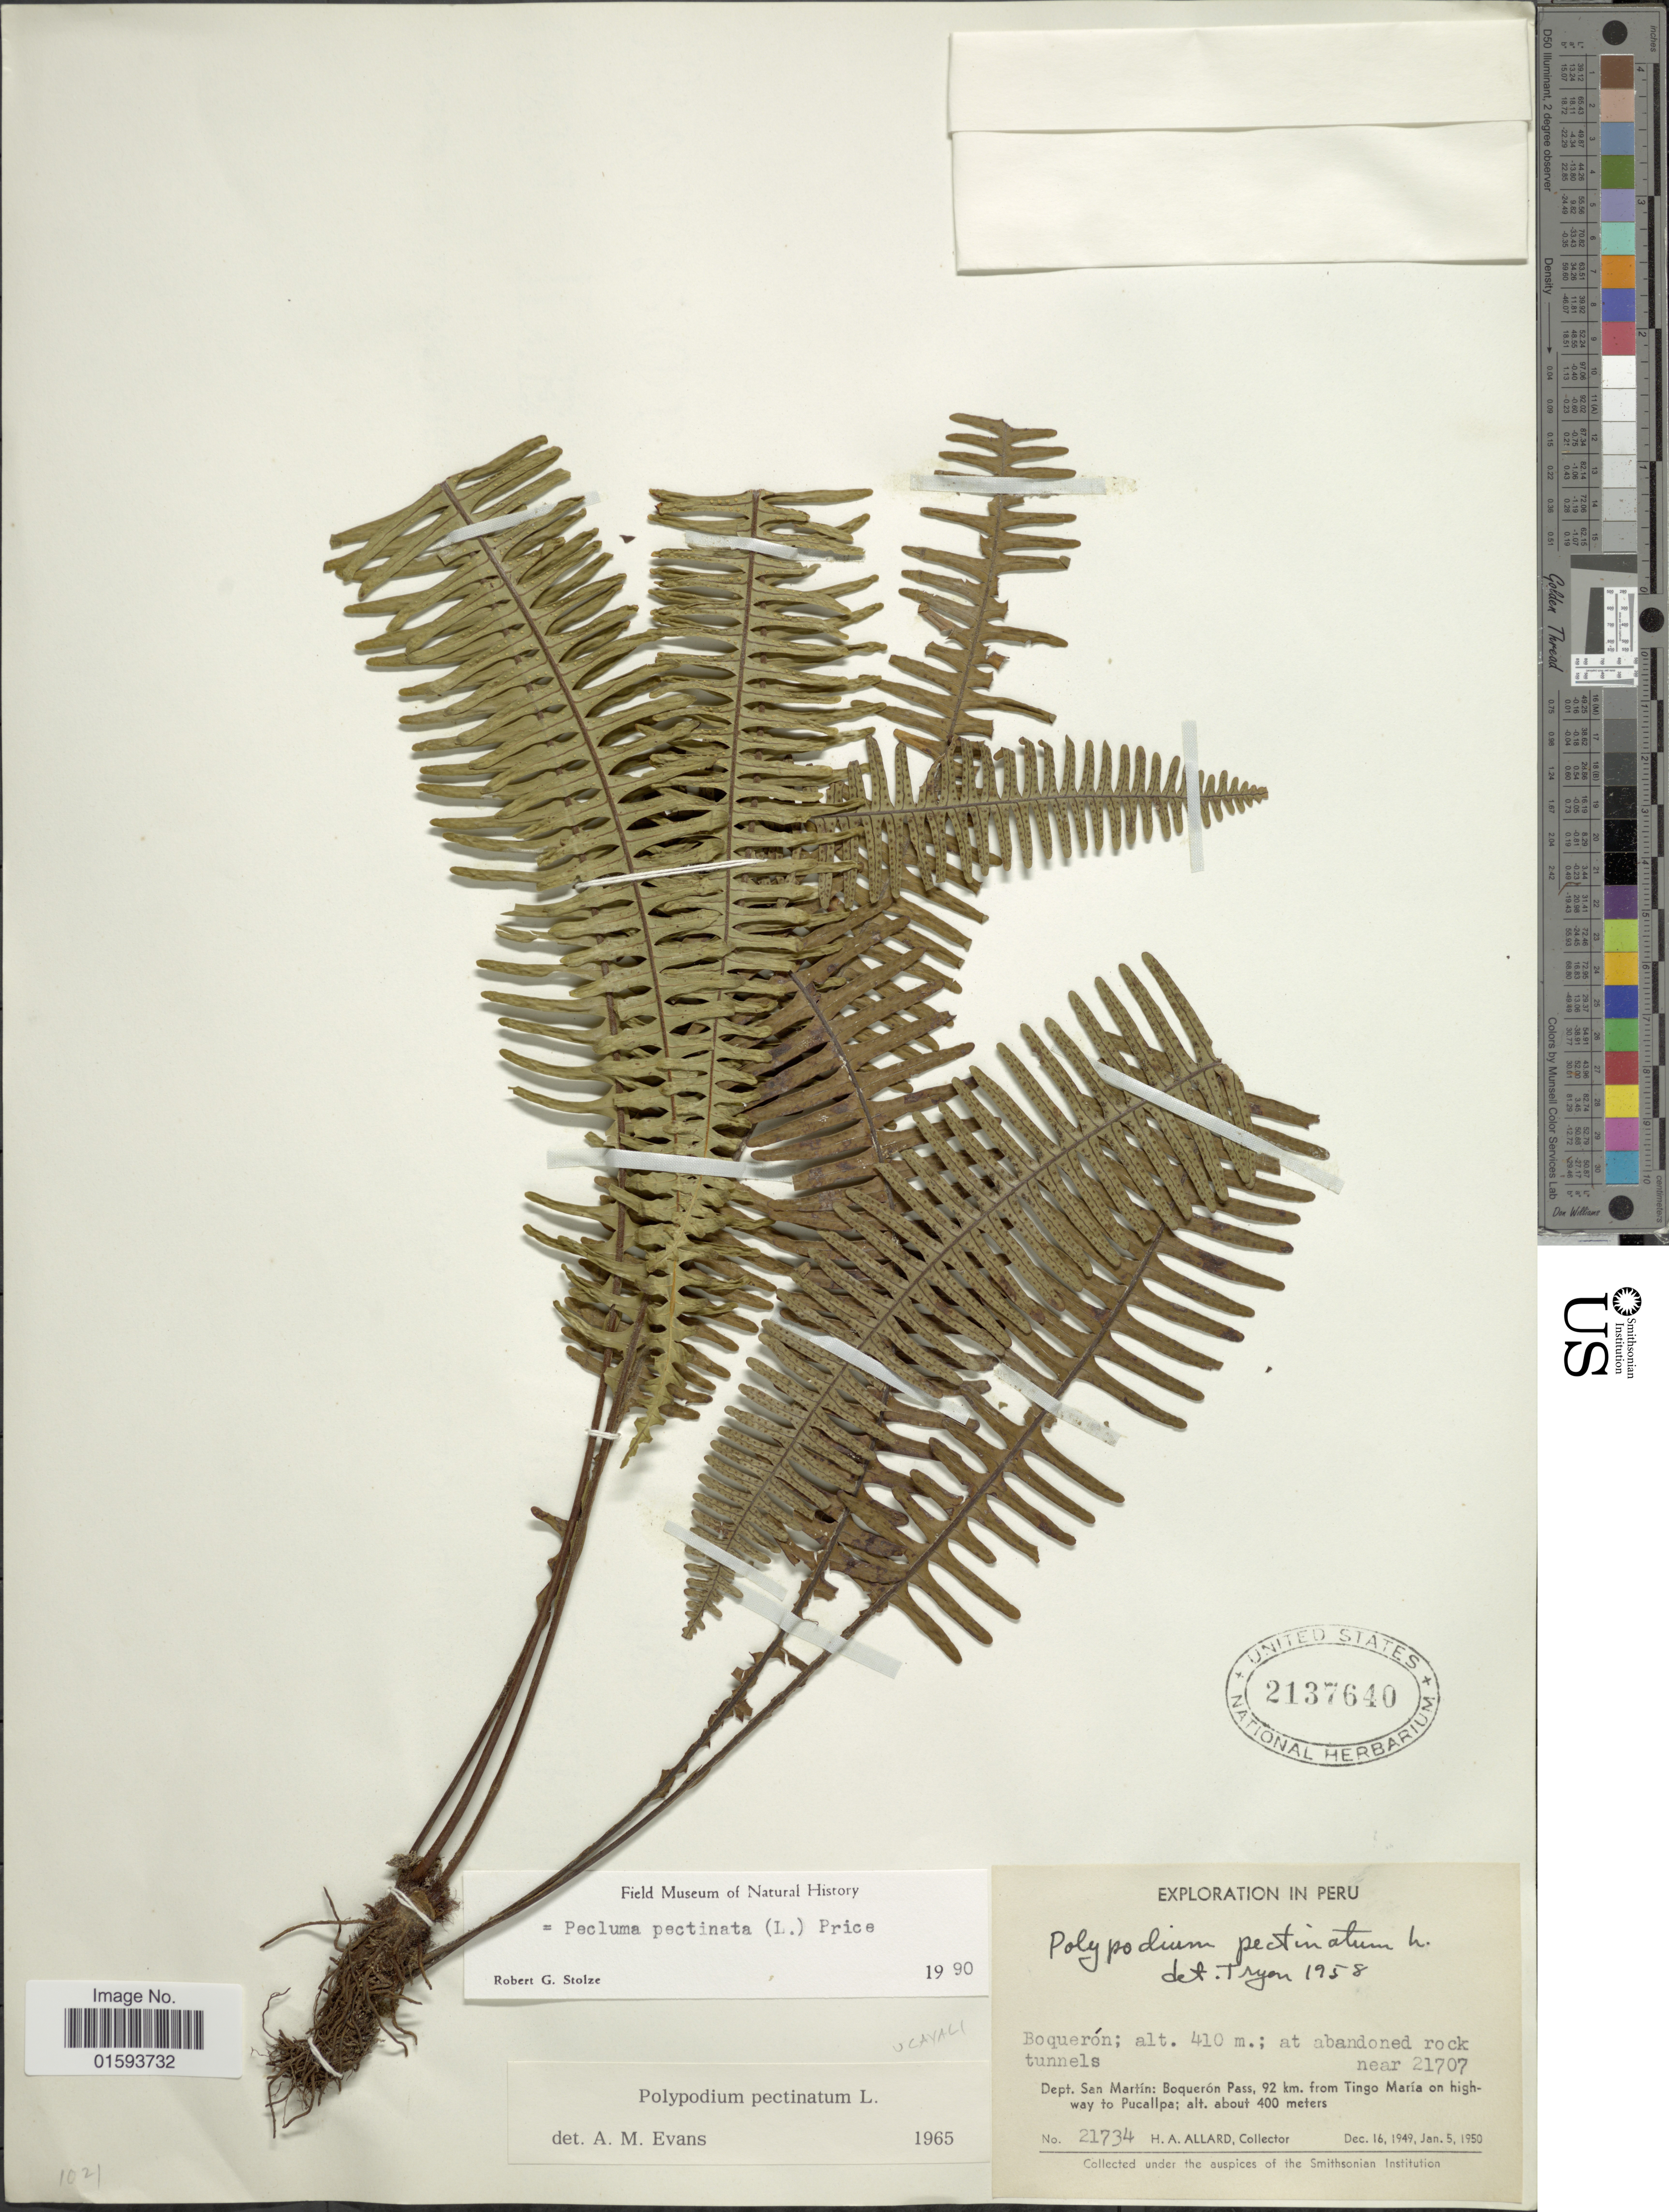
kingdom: Plantae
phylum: Tracheophyta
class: Polypodiopsida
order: Polypodiales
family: Polypodiaceae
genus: Pecluma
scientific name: Pecluma pectinata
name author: (L.) M.G. Price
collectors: H. A. Allard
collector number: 21734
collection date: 1949-12-16/1950-01-05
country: Peru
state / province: San Martín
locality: Dept. San Martin: Boqueron Pass, 92 km. from Tingo Maria highway to Pucallpa, near 21707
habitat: at abandoned rock tunnels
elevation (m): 410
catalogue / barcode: US 2137640